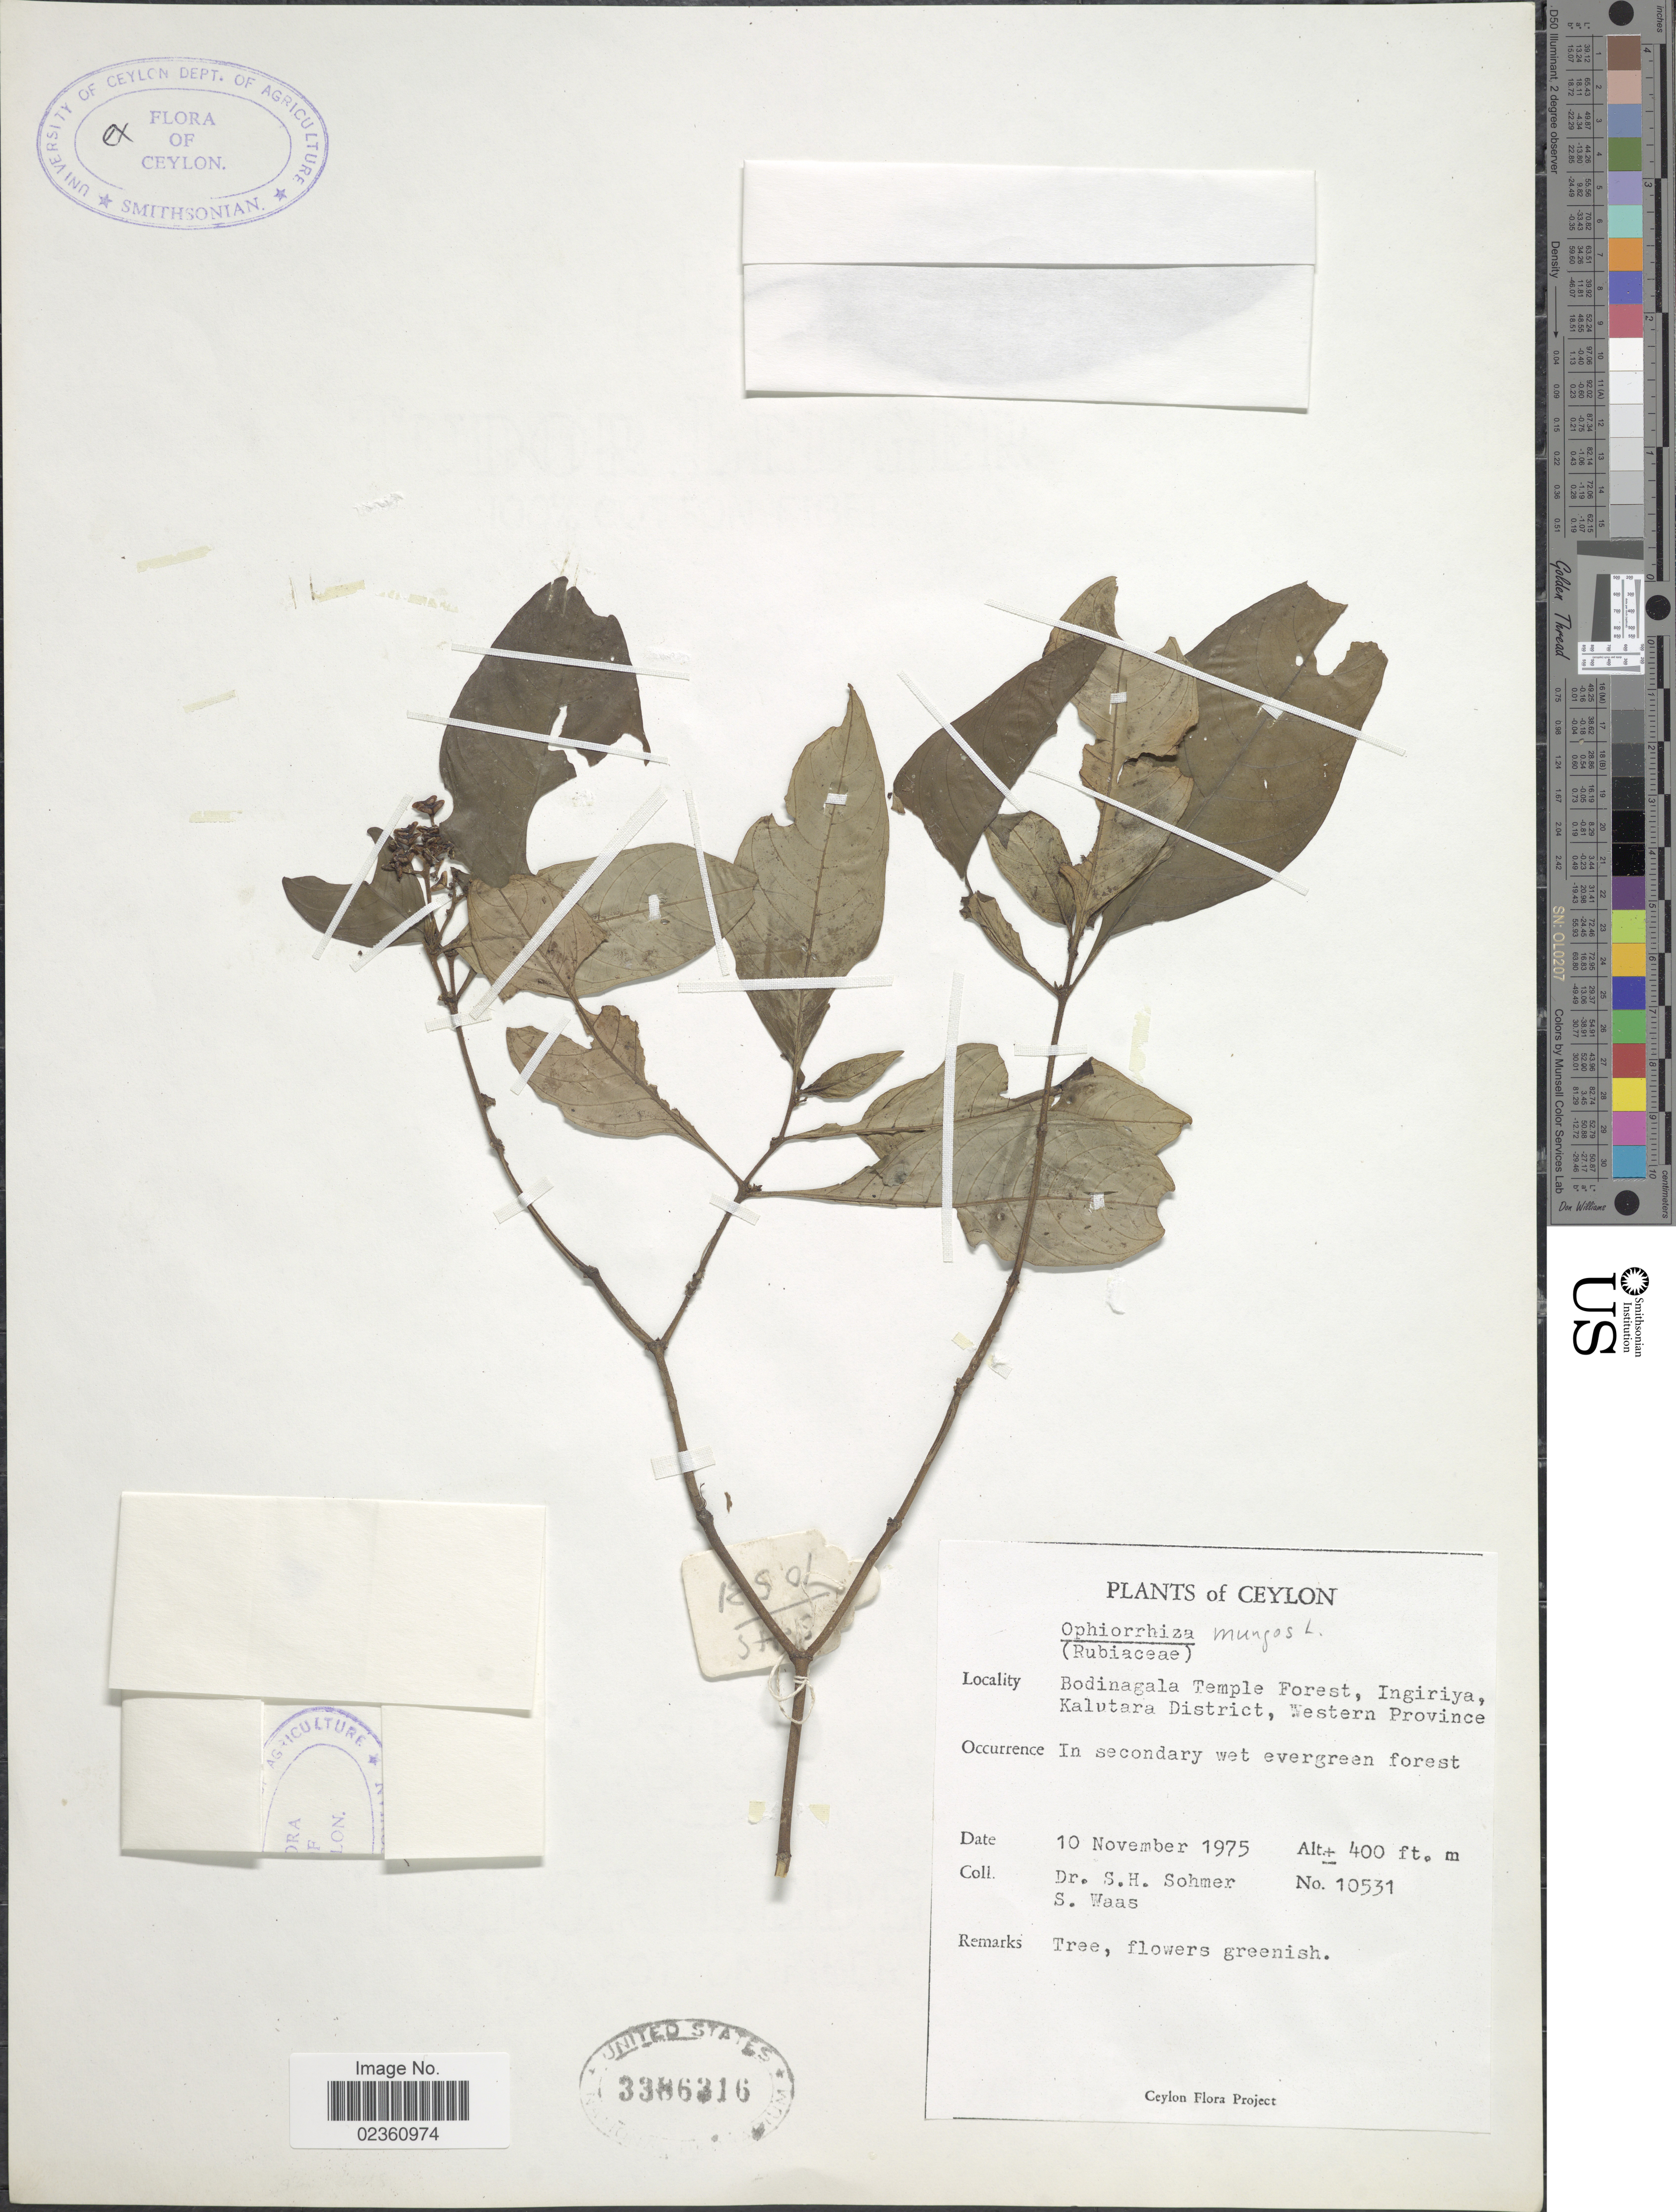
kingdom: Plantae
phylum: Tracheophyta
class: Magnoliopsida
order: Gentianales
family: Rubiaceae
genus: Ophiorrhiza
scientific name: Ophiorrhiza mungos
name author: L.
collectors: S. H. Sohmer & S. Waas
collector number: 10531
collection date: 1975-11-10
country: Sri Lanka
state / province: Western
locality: Ceylon, Bodinagala Temple Forest, Ingiriya, Kalutara District, In secondary wet evergreen forest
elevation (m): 122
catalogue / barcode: US 3386316